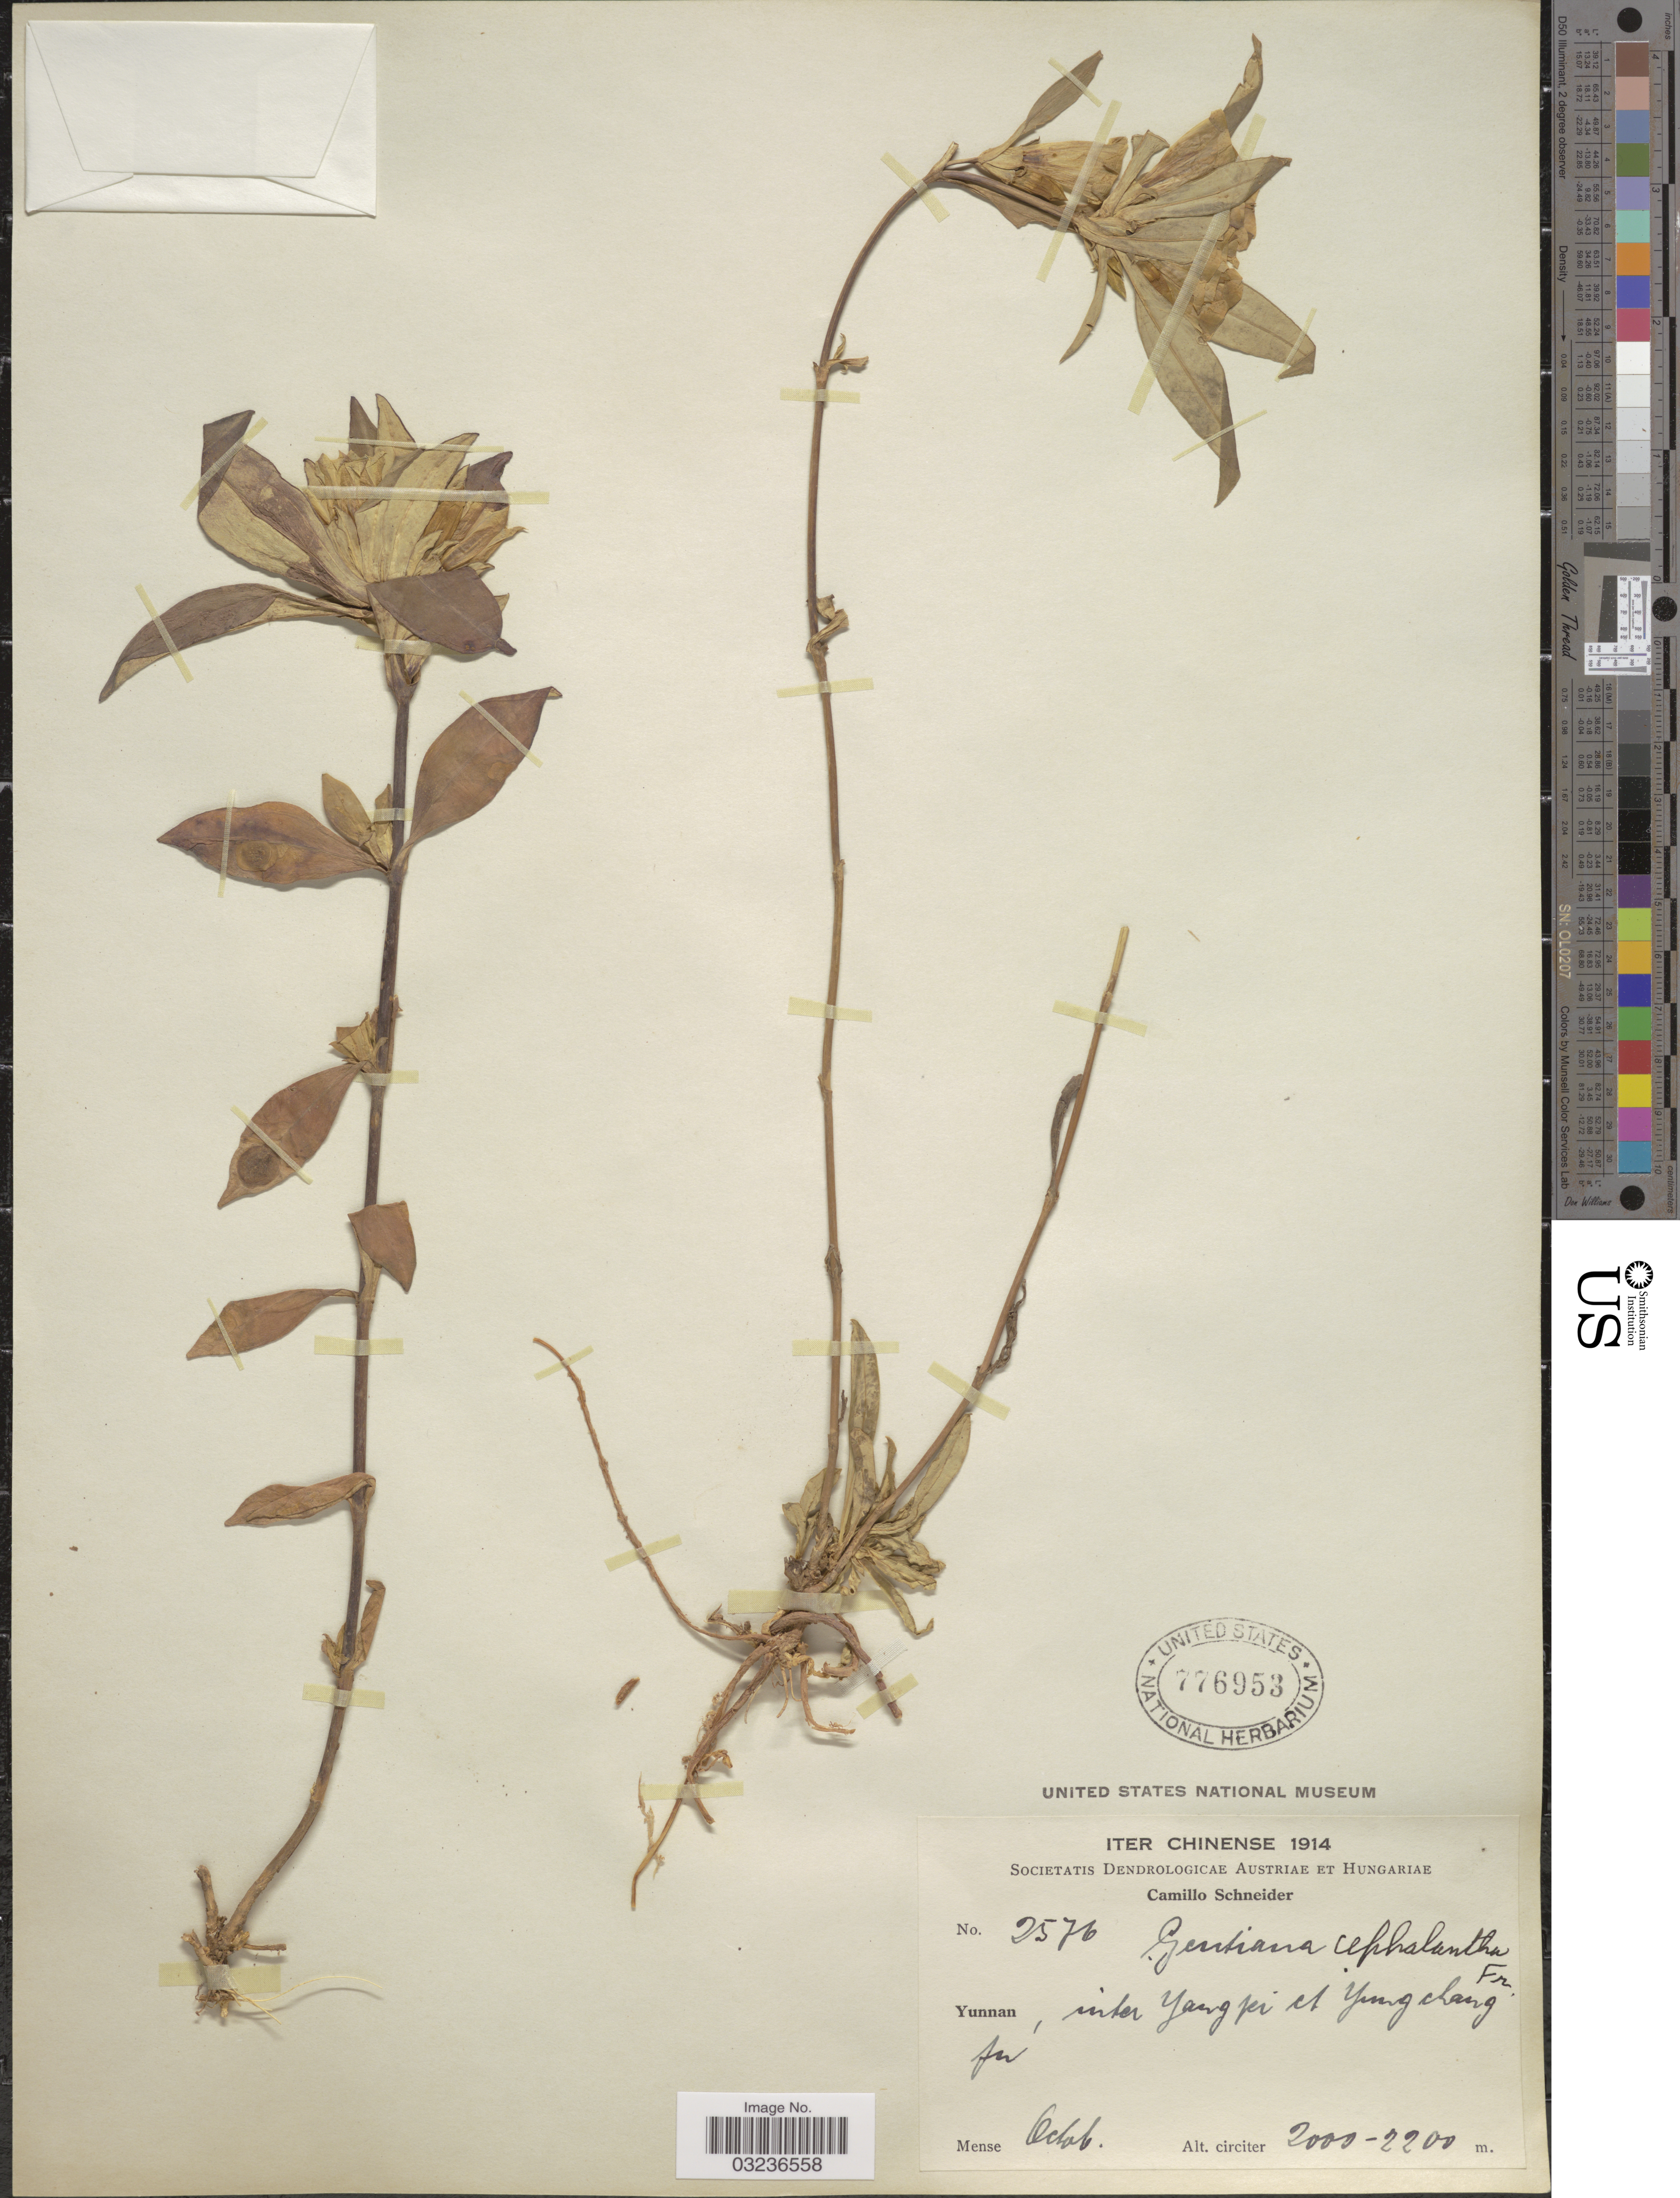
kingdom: Plantae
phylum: Tracheophyta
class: Magnoliopsida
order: Gentianales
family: Gentianaceae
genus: Gentiana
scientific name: Gentiana cephalantha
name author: Franch.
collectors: C. K. Schneider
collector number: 2576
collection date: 1914-10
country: China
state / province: Yunnan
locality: Inter Yang pi et Yung chang fu.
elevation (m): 2000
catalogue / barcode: US 776953